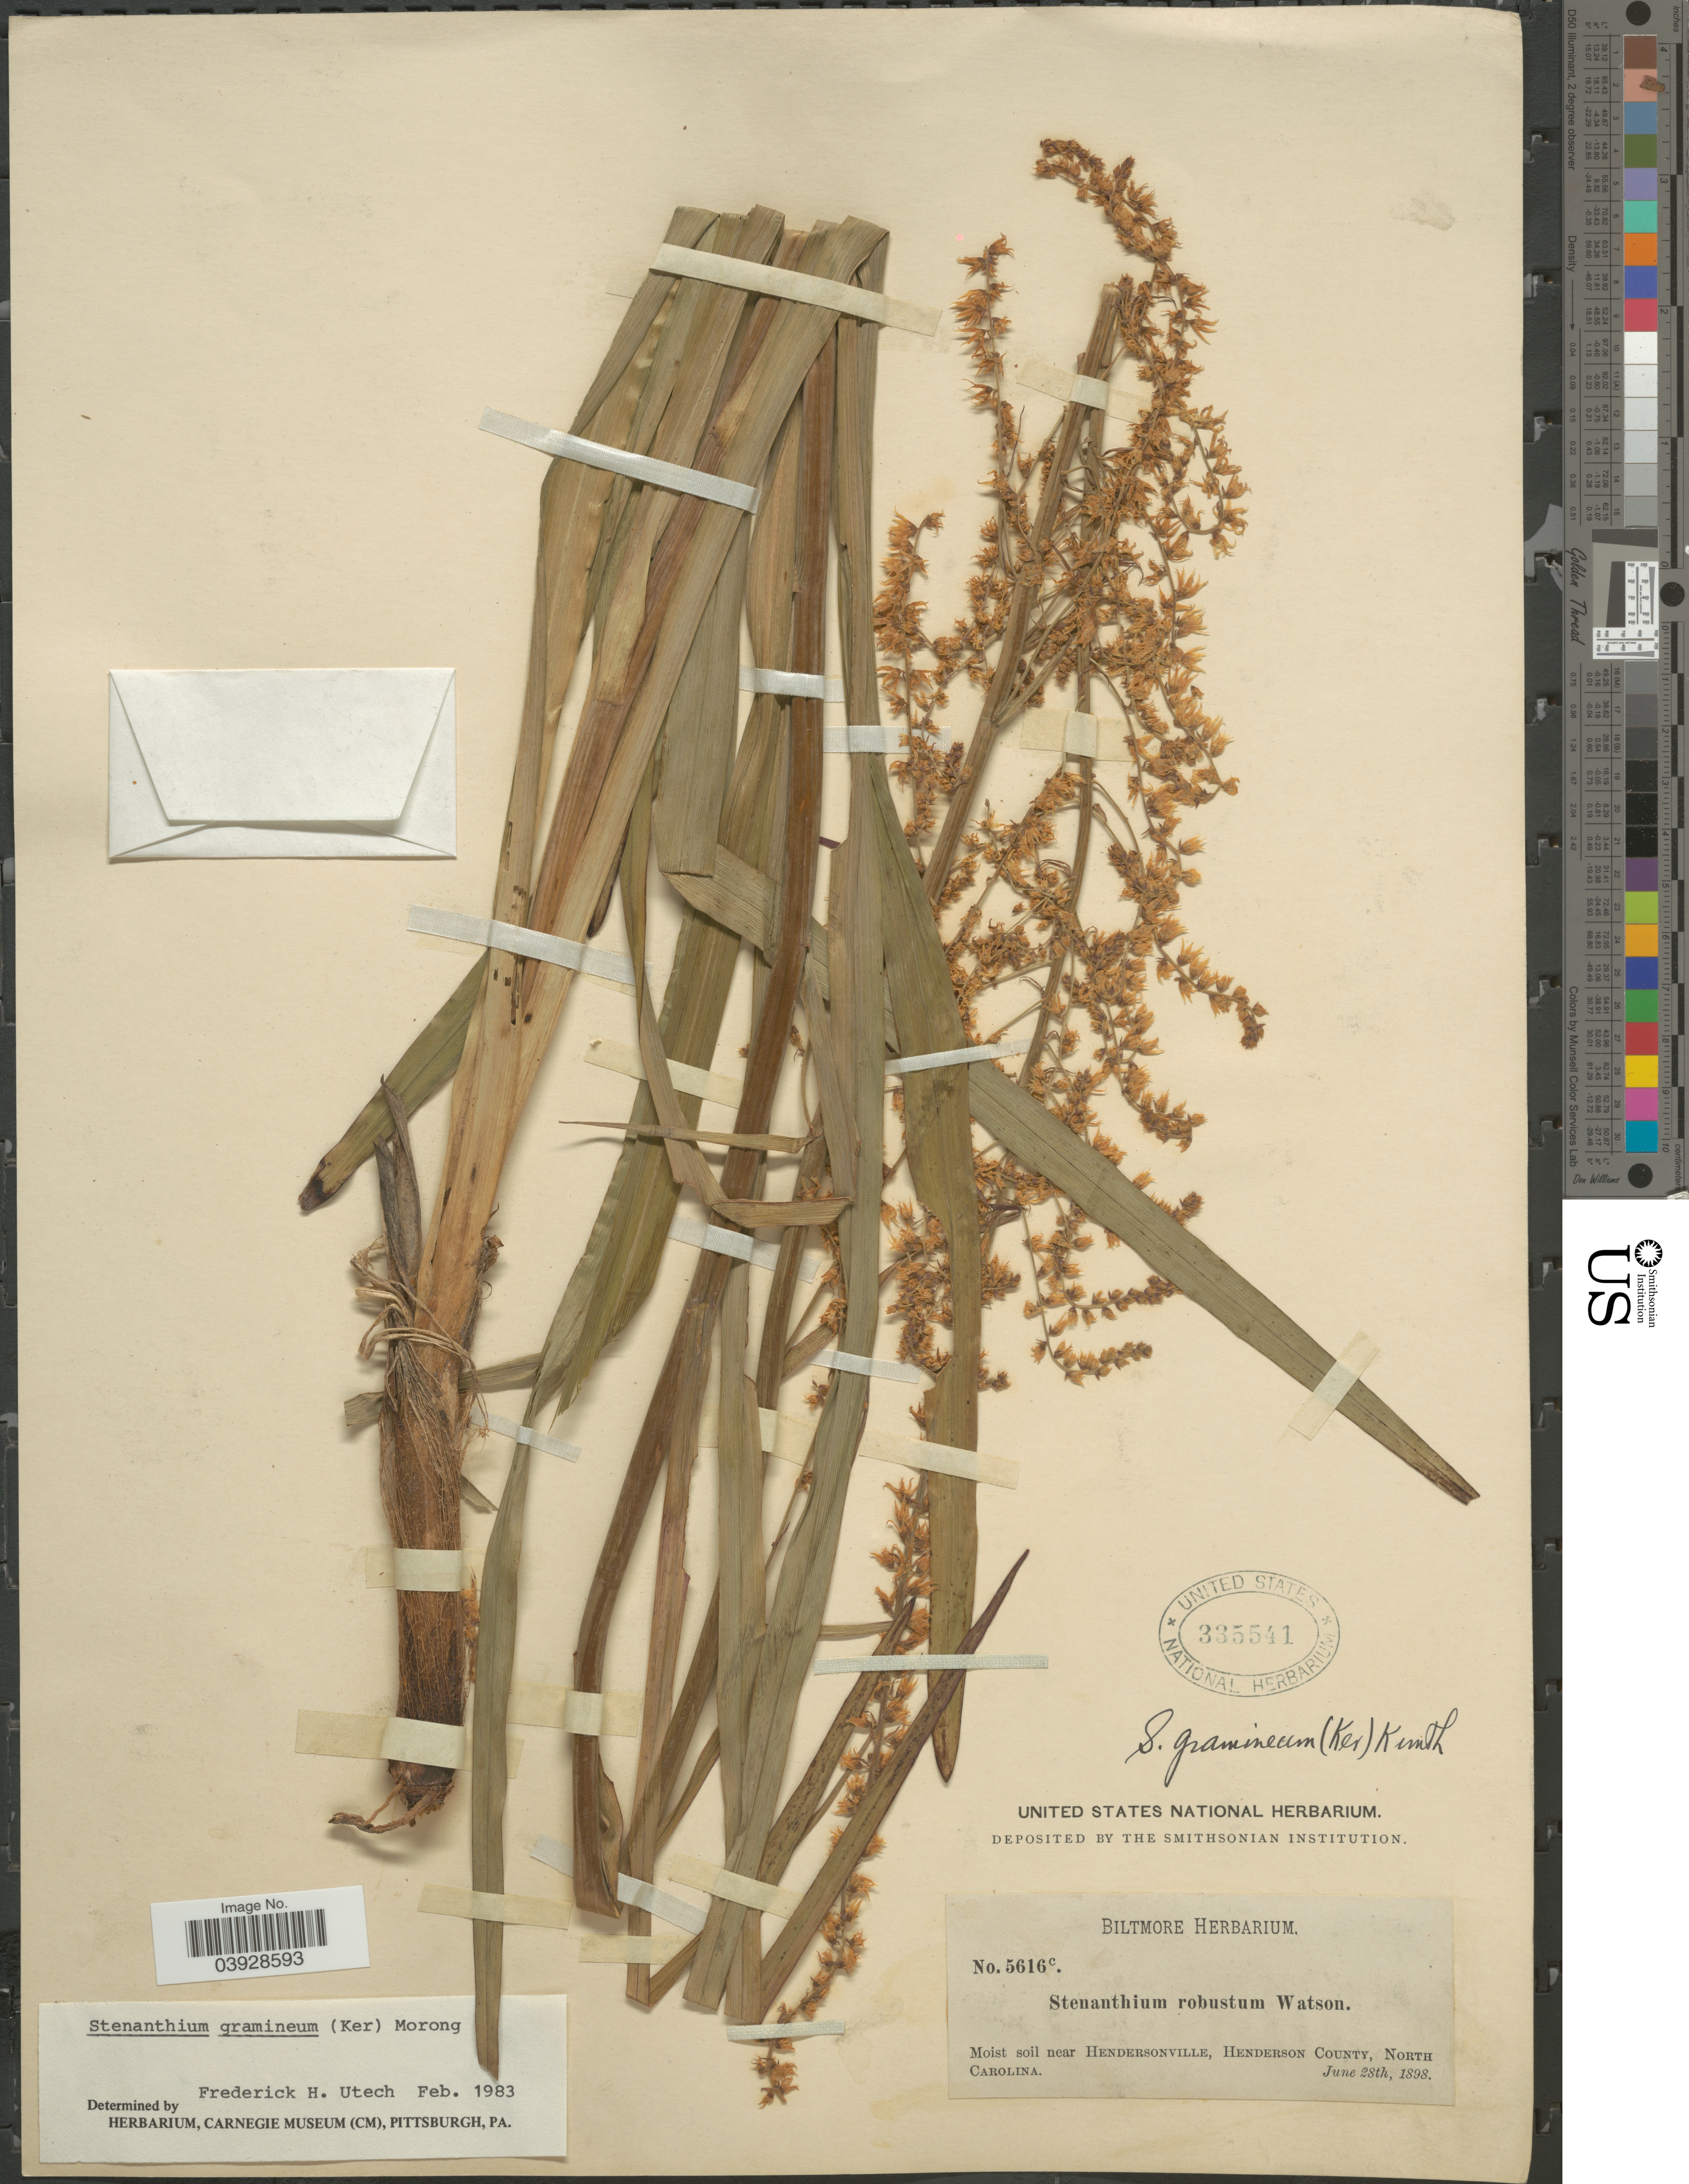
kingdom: Plantae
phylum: Tracheophyta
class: Liliopsida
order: Liliales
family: Melanthiaceae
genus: Stenanthium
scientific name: Stenanthium gramineum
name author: (Ker Gawl.) Morong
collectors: ex herb. Biltmore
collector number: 5616c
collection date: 1898-06-28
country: United States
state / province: North Carolina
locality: Moist soil near Hendersonville, Henderson County.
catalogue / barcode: US 335541